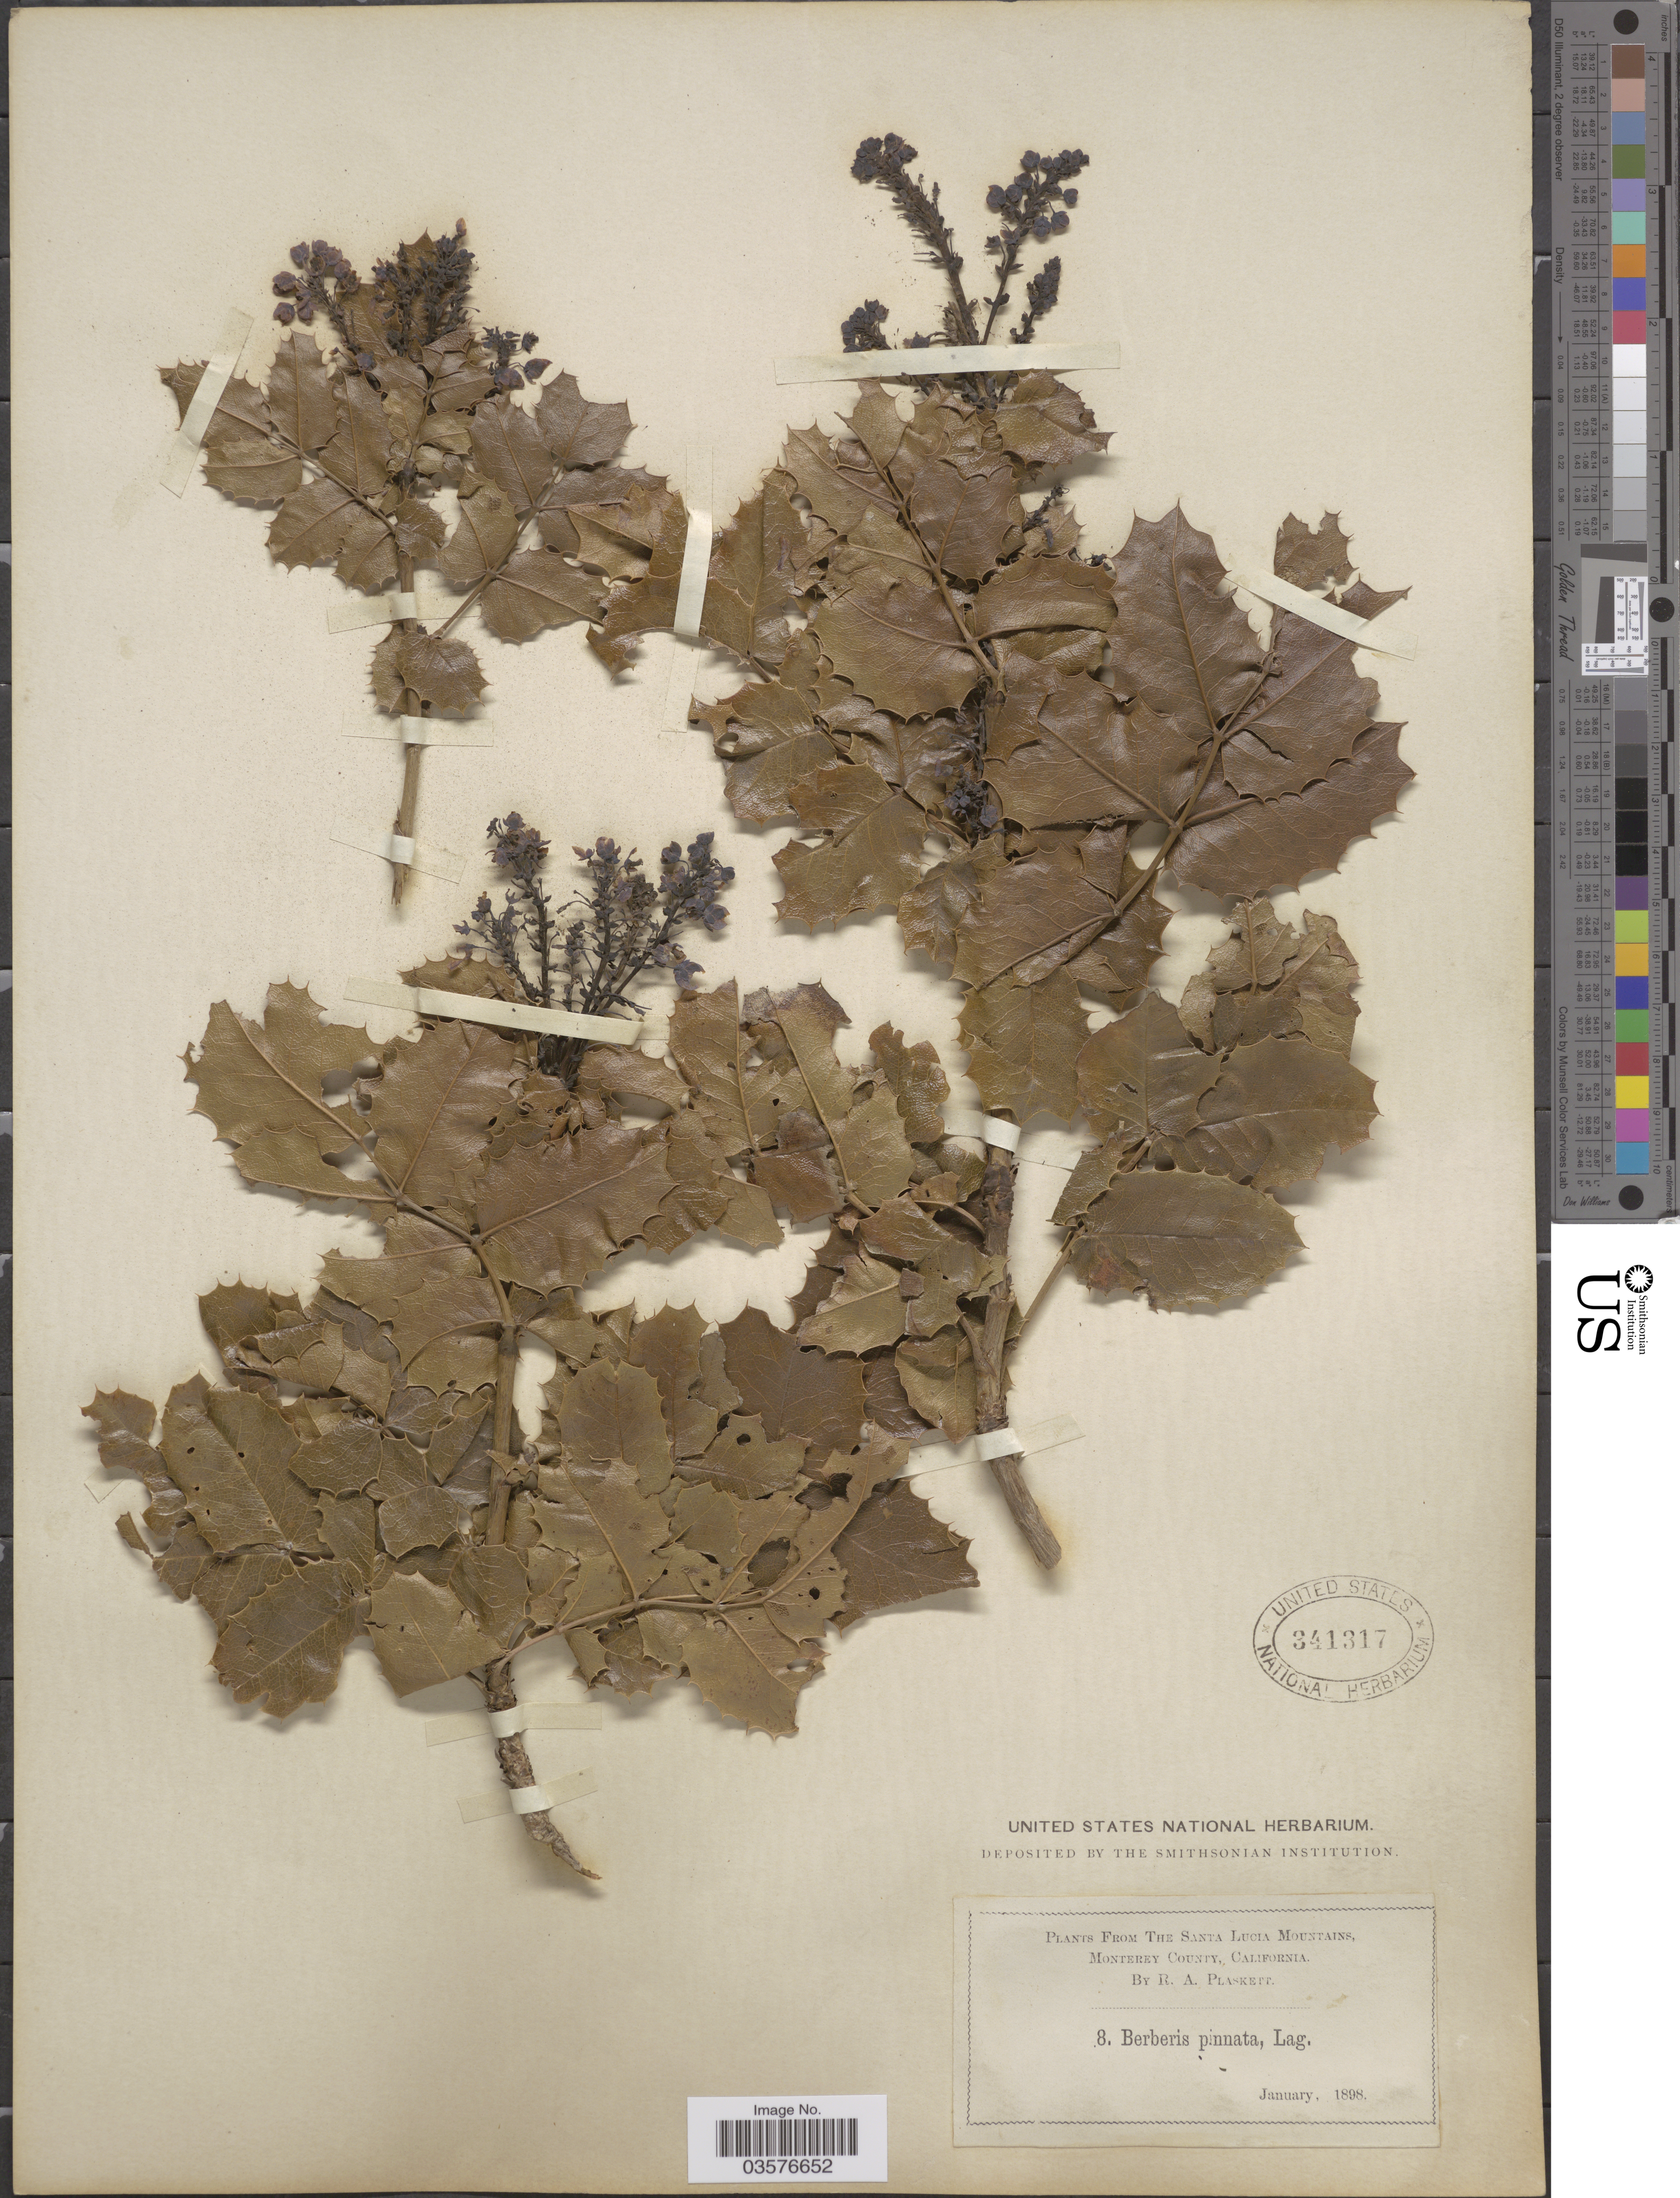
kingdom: Plantae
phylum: Tracheophyta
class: Magnoliopsida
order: Ranunculales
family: Berberidaceae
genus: Mahonia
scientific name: Mahonia pinnata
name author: (Lag.) Fedde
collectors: R. Plaskett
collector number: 8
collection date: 1898-01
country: United States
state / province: California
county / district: Monterey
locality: The Santa Lucia Mountains, Monterey County.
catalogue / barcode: US 341317